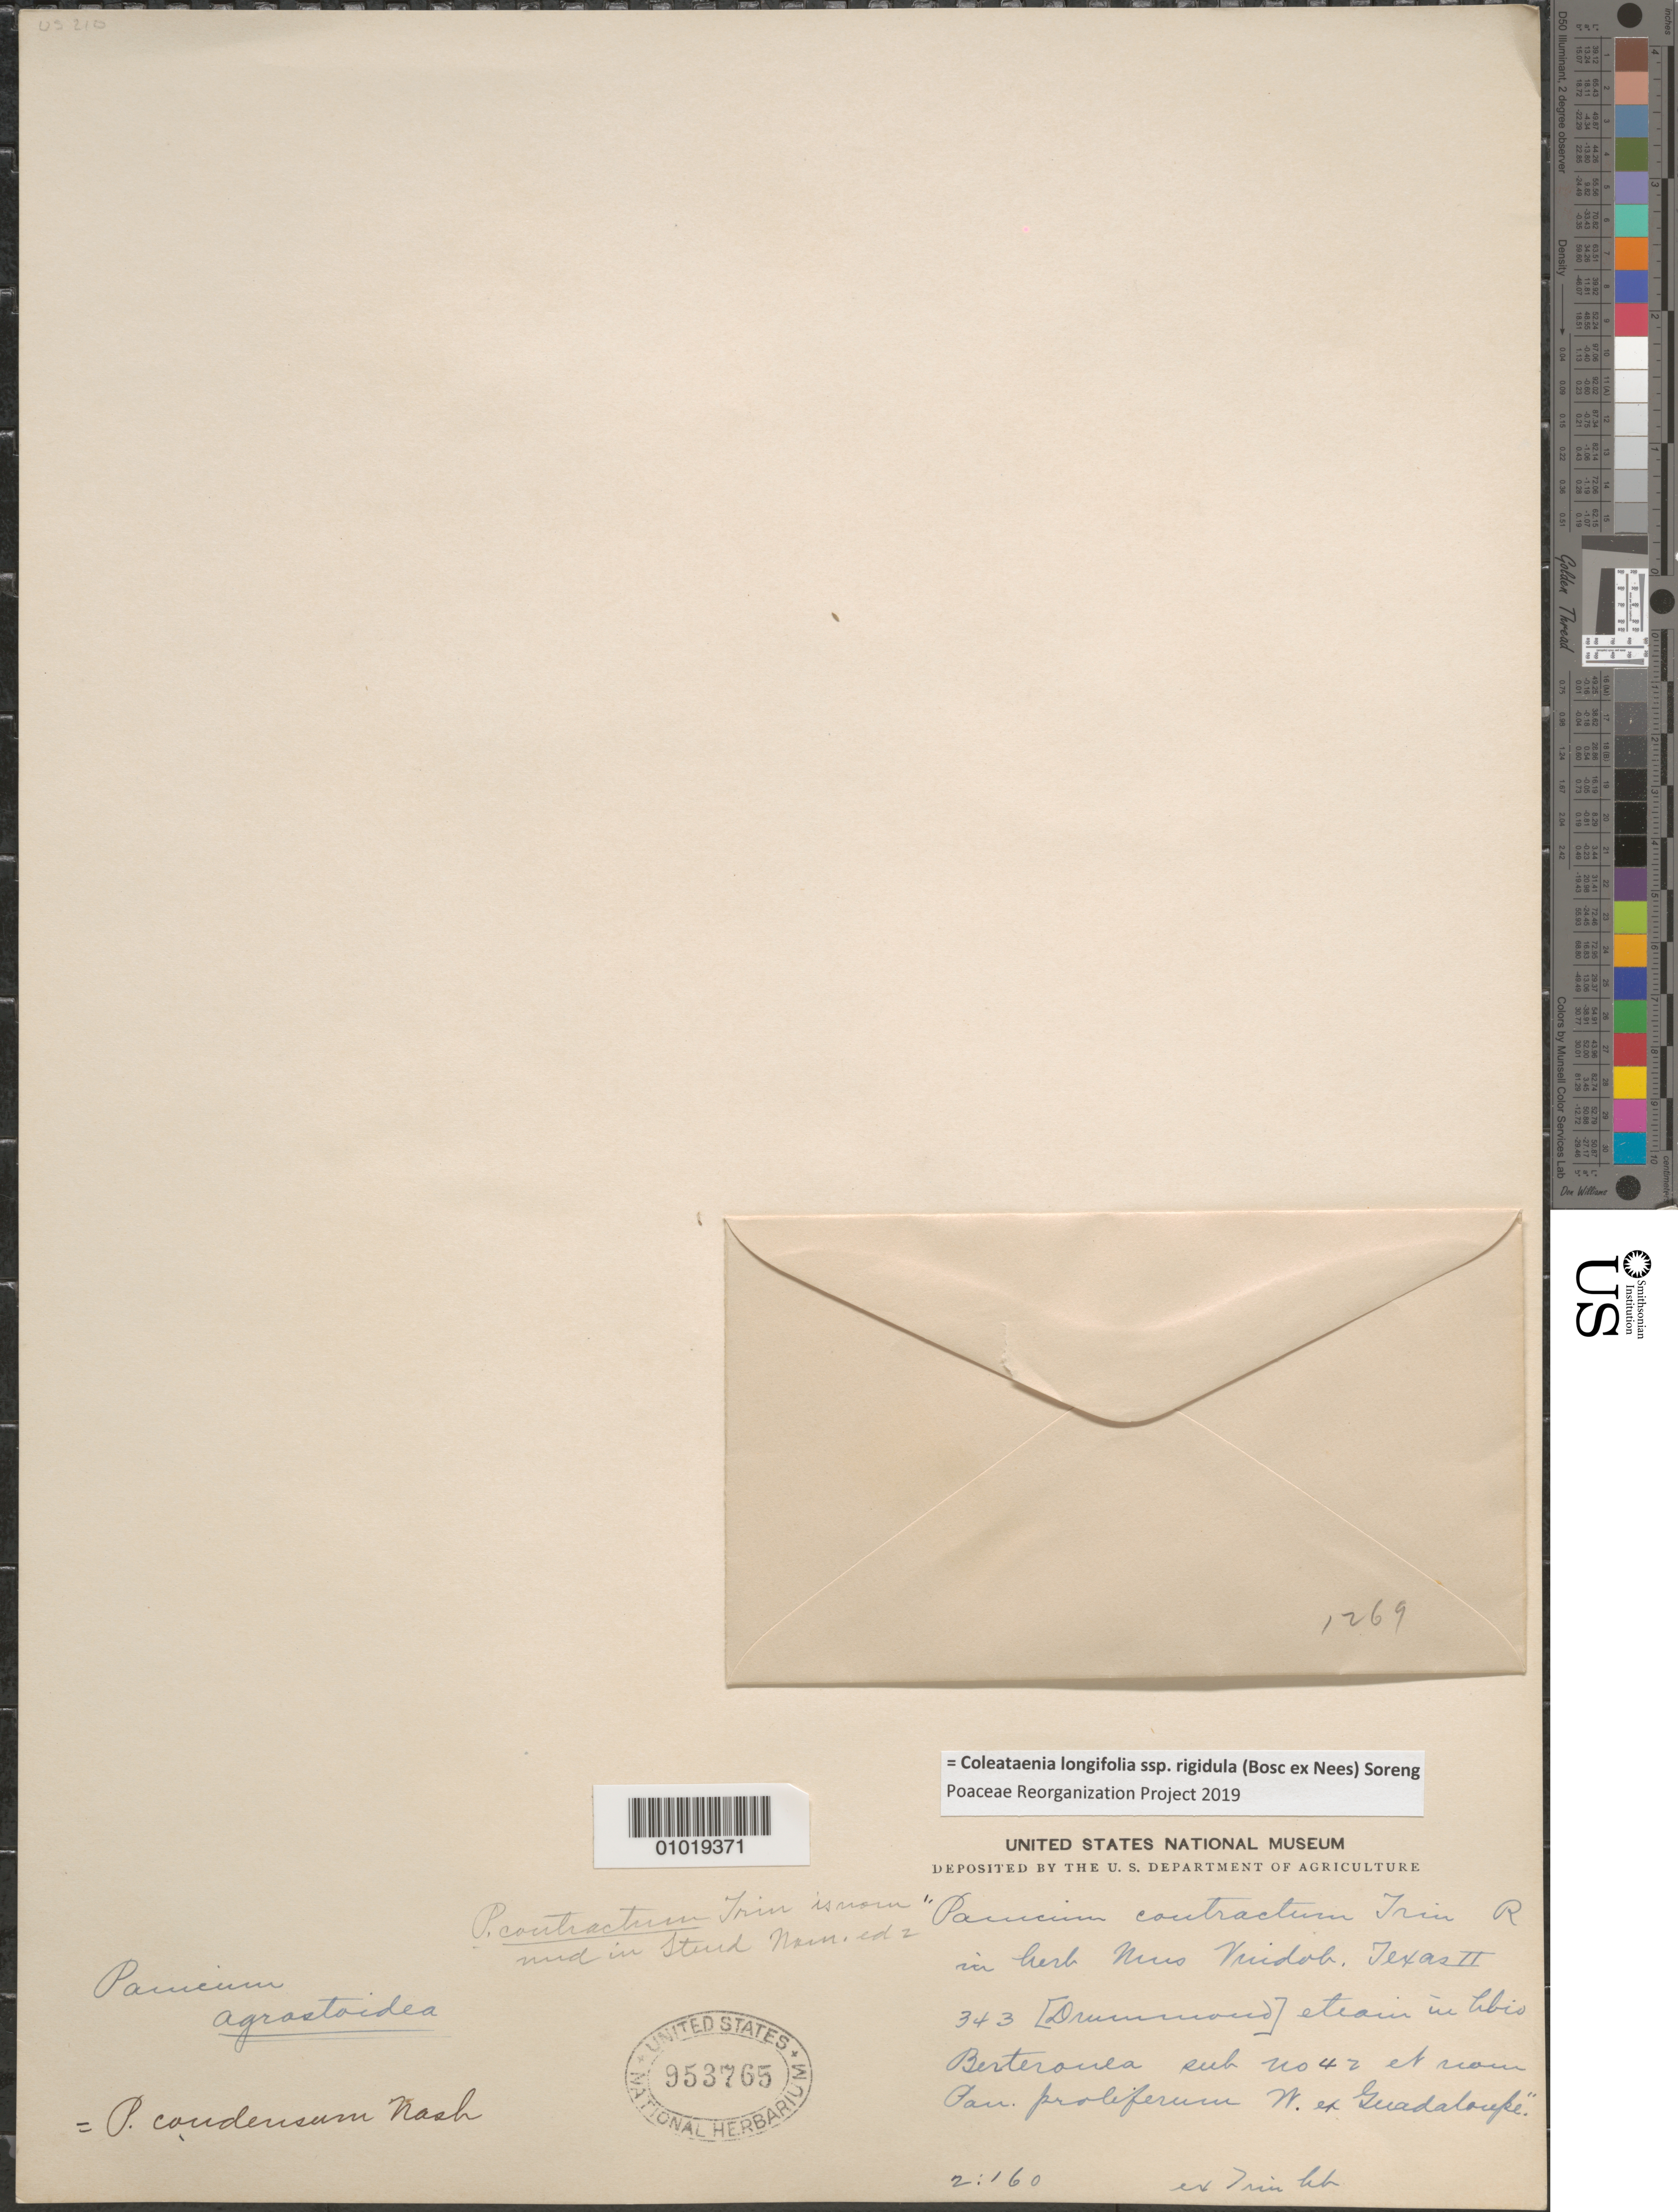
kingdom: Plantae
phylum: Tracheophyta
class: Liliopsida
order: Poales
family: Poaceae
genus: Panicum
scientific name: Panicum condensum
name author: Nash ex Small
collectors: -. Duchassaing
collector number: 343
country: Guadeloupe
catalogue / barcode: US 953765